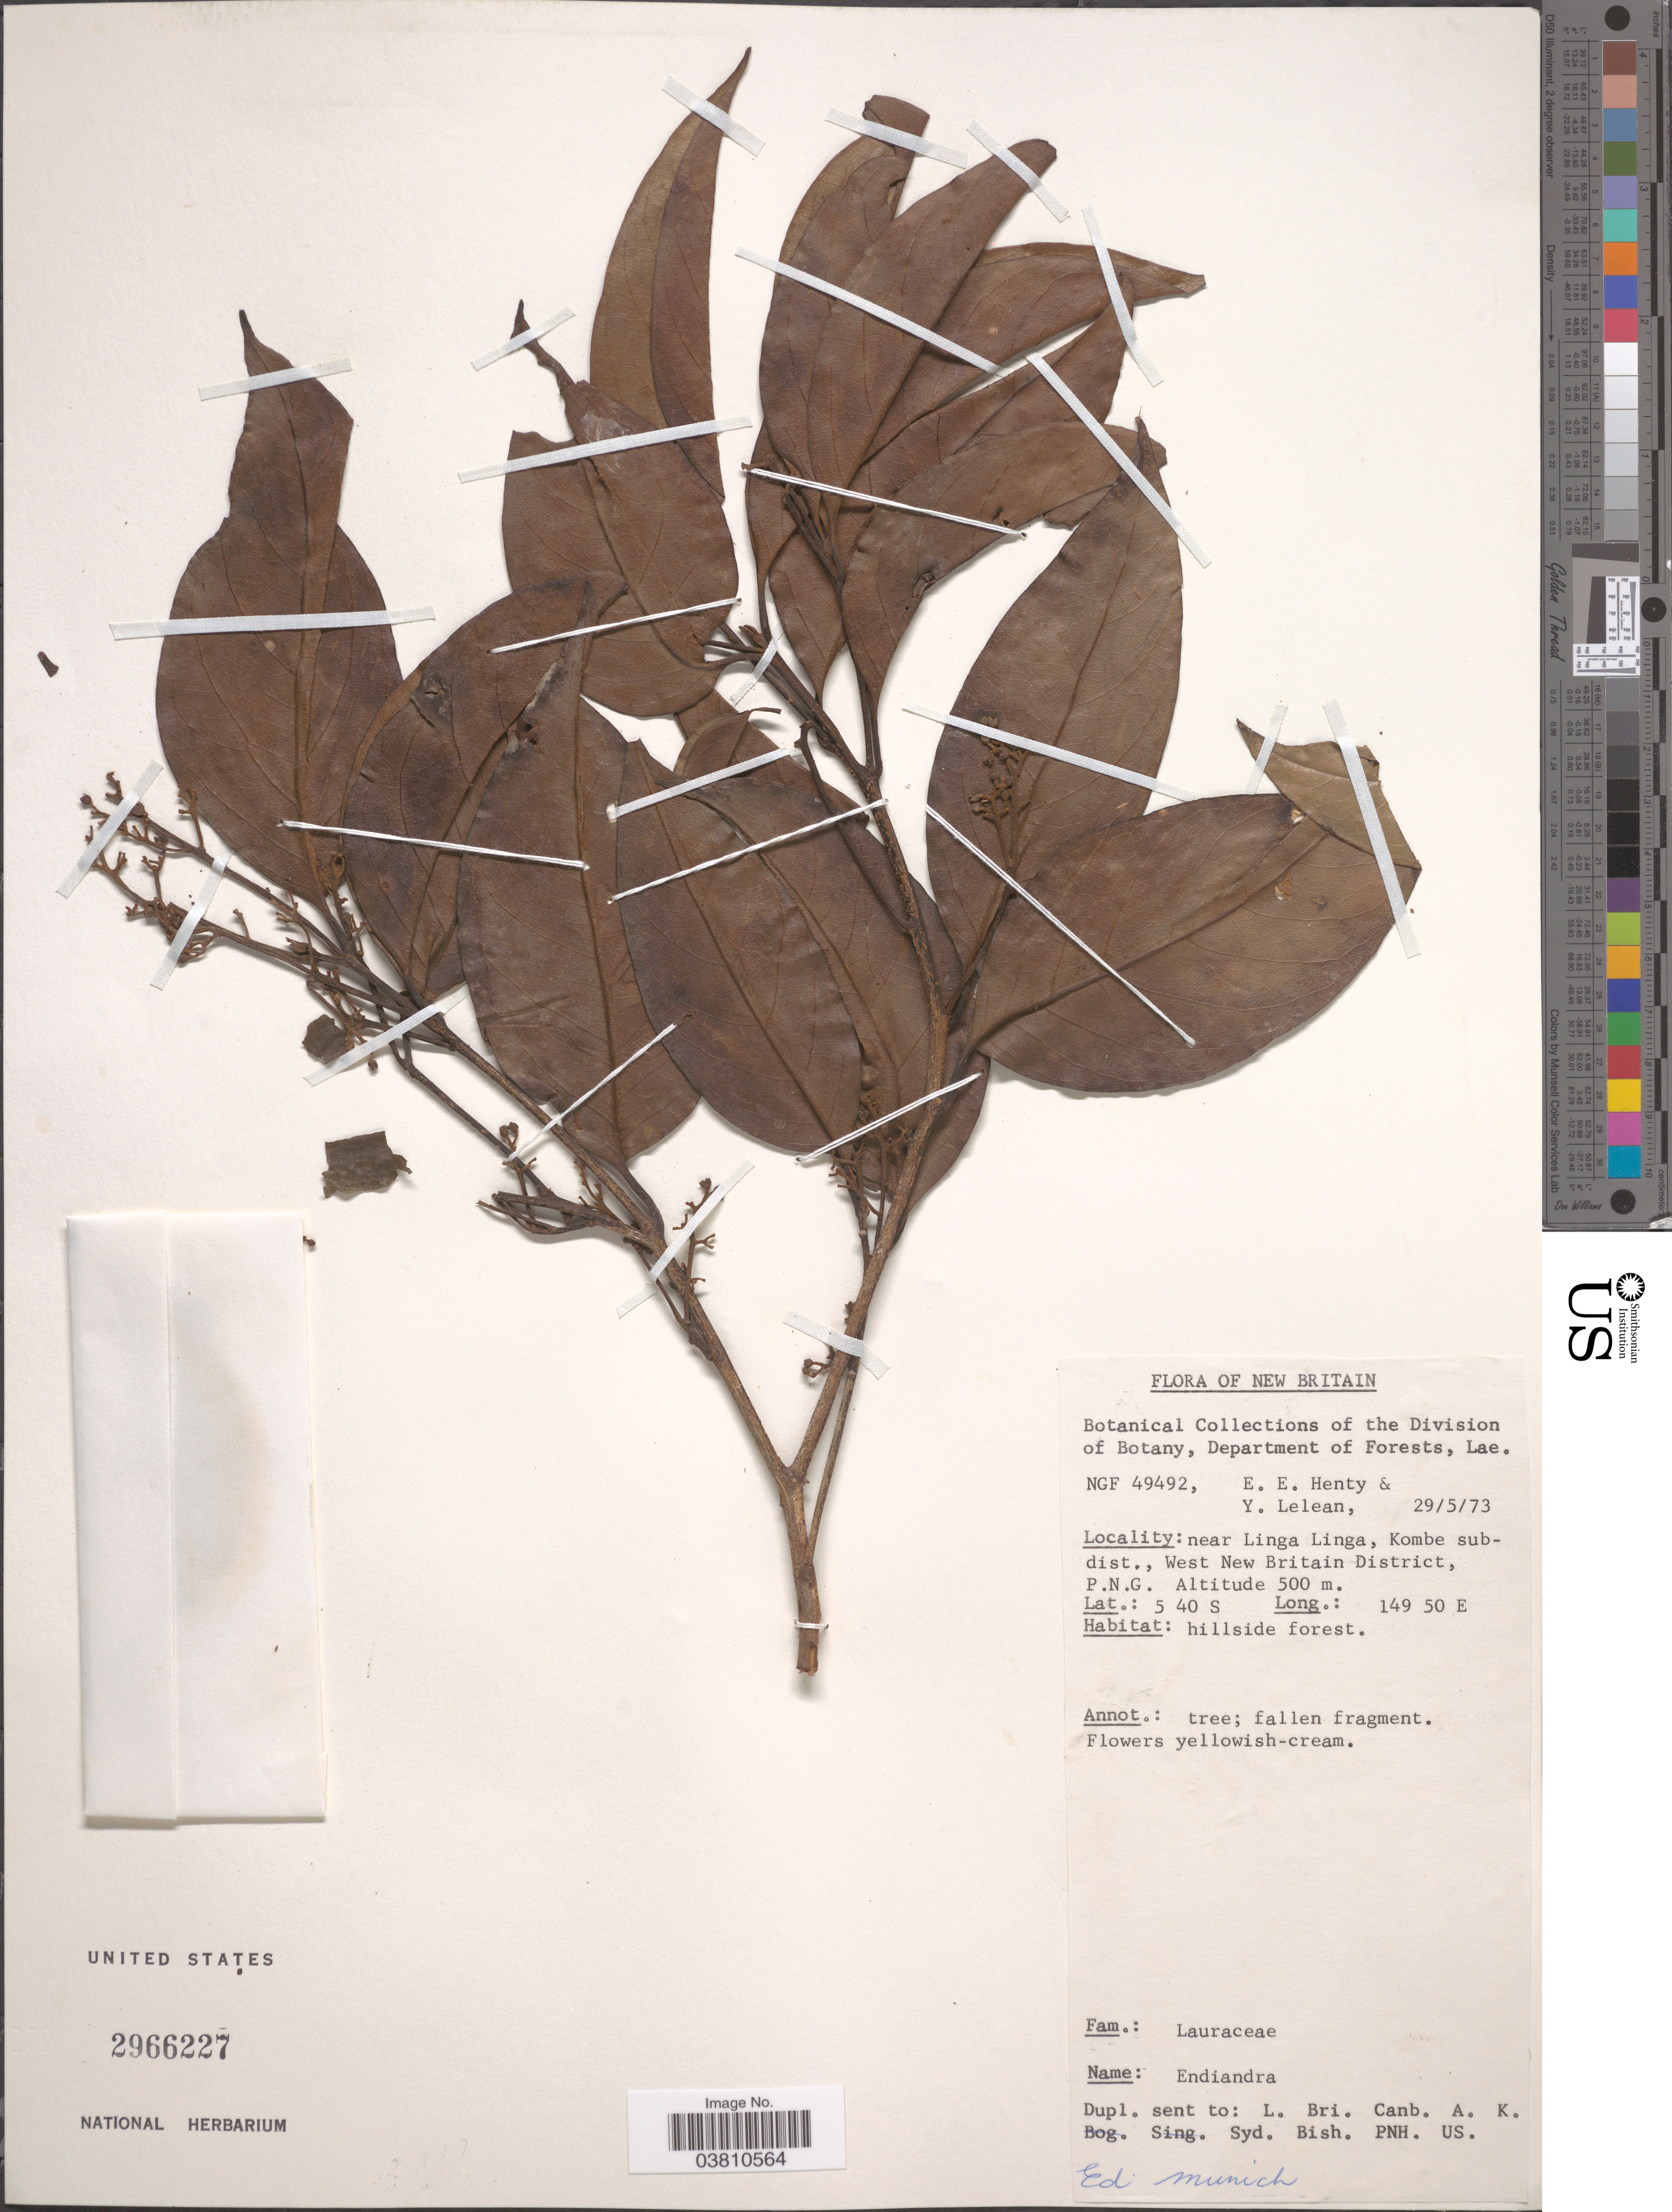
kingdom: Plantae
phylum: Tracheophyta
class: Magnoliopsida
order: Laurales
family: Lauraceae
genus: Endiandra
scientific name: Endiandra sp.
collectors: E. Henty & Y. Lelean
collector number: NGF 49492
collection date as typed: Transcribed d/m/y: 29/5/73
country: Papua New Guinea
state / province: West New Britain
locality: Near Linga Linga, Kombe subdist., West New Britain District, P.N.G.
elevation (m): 500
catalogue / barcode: US 2966227